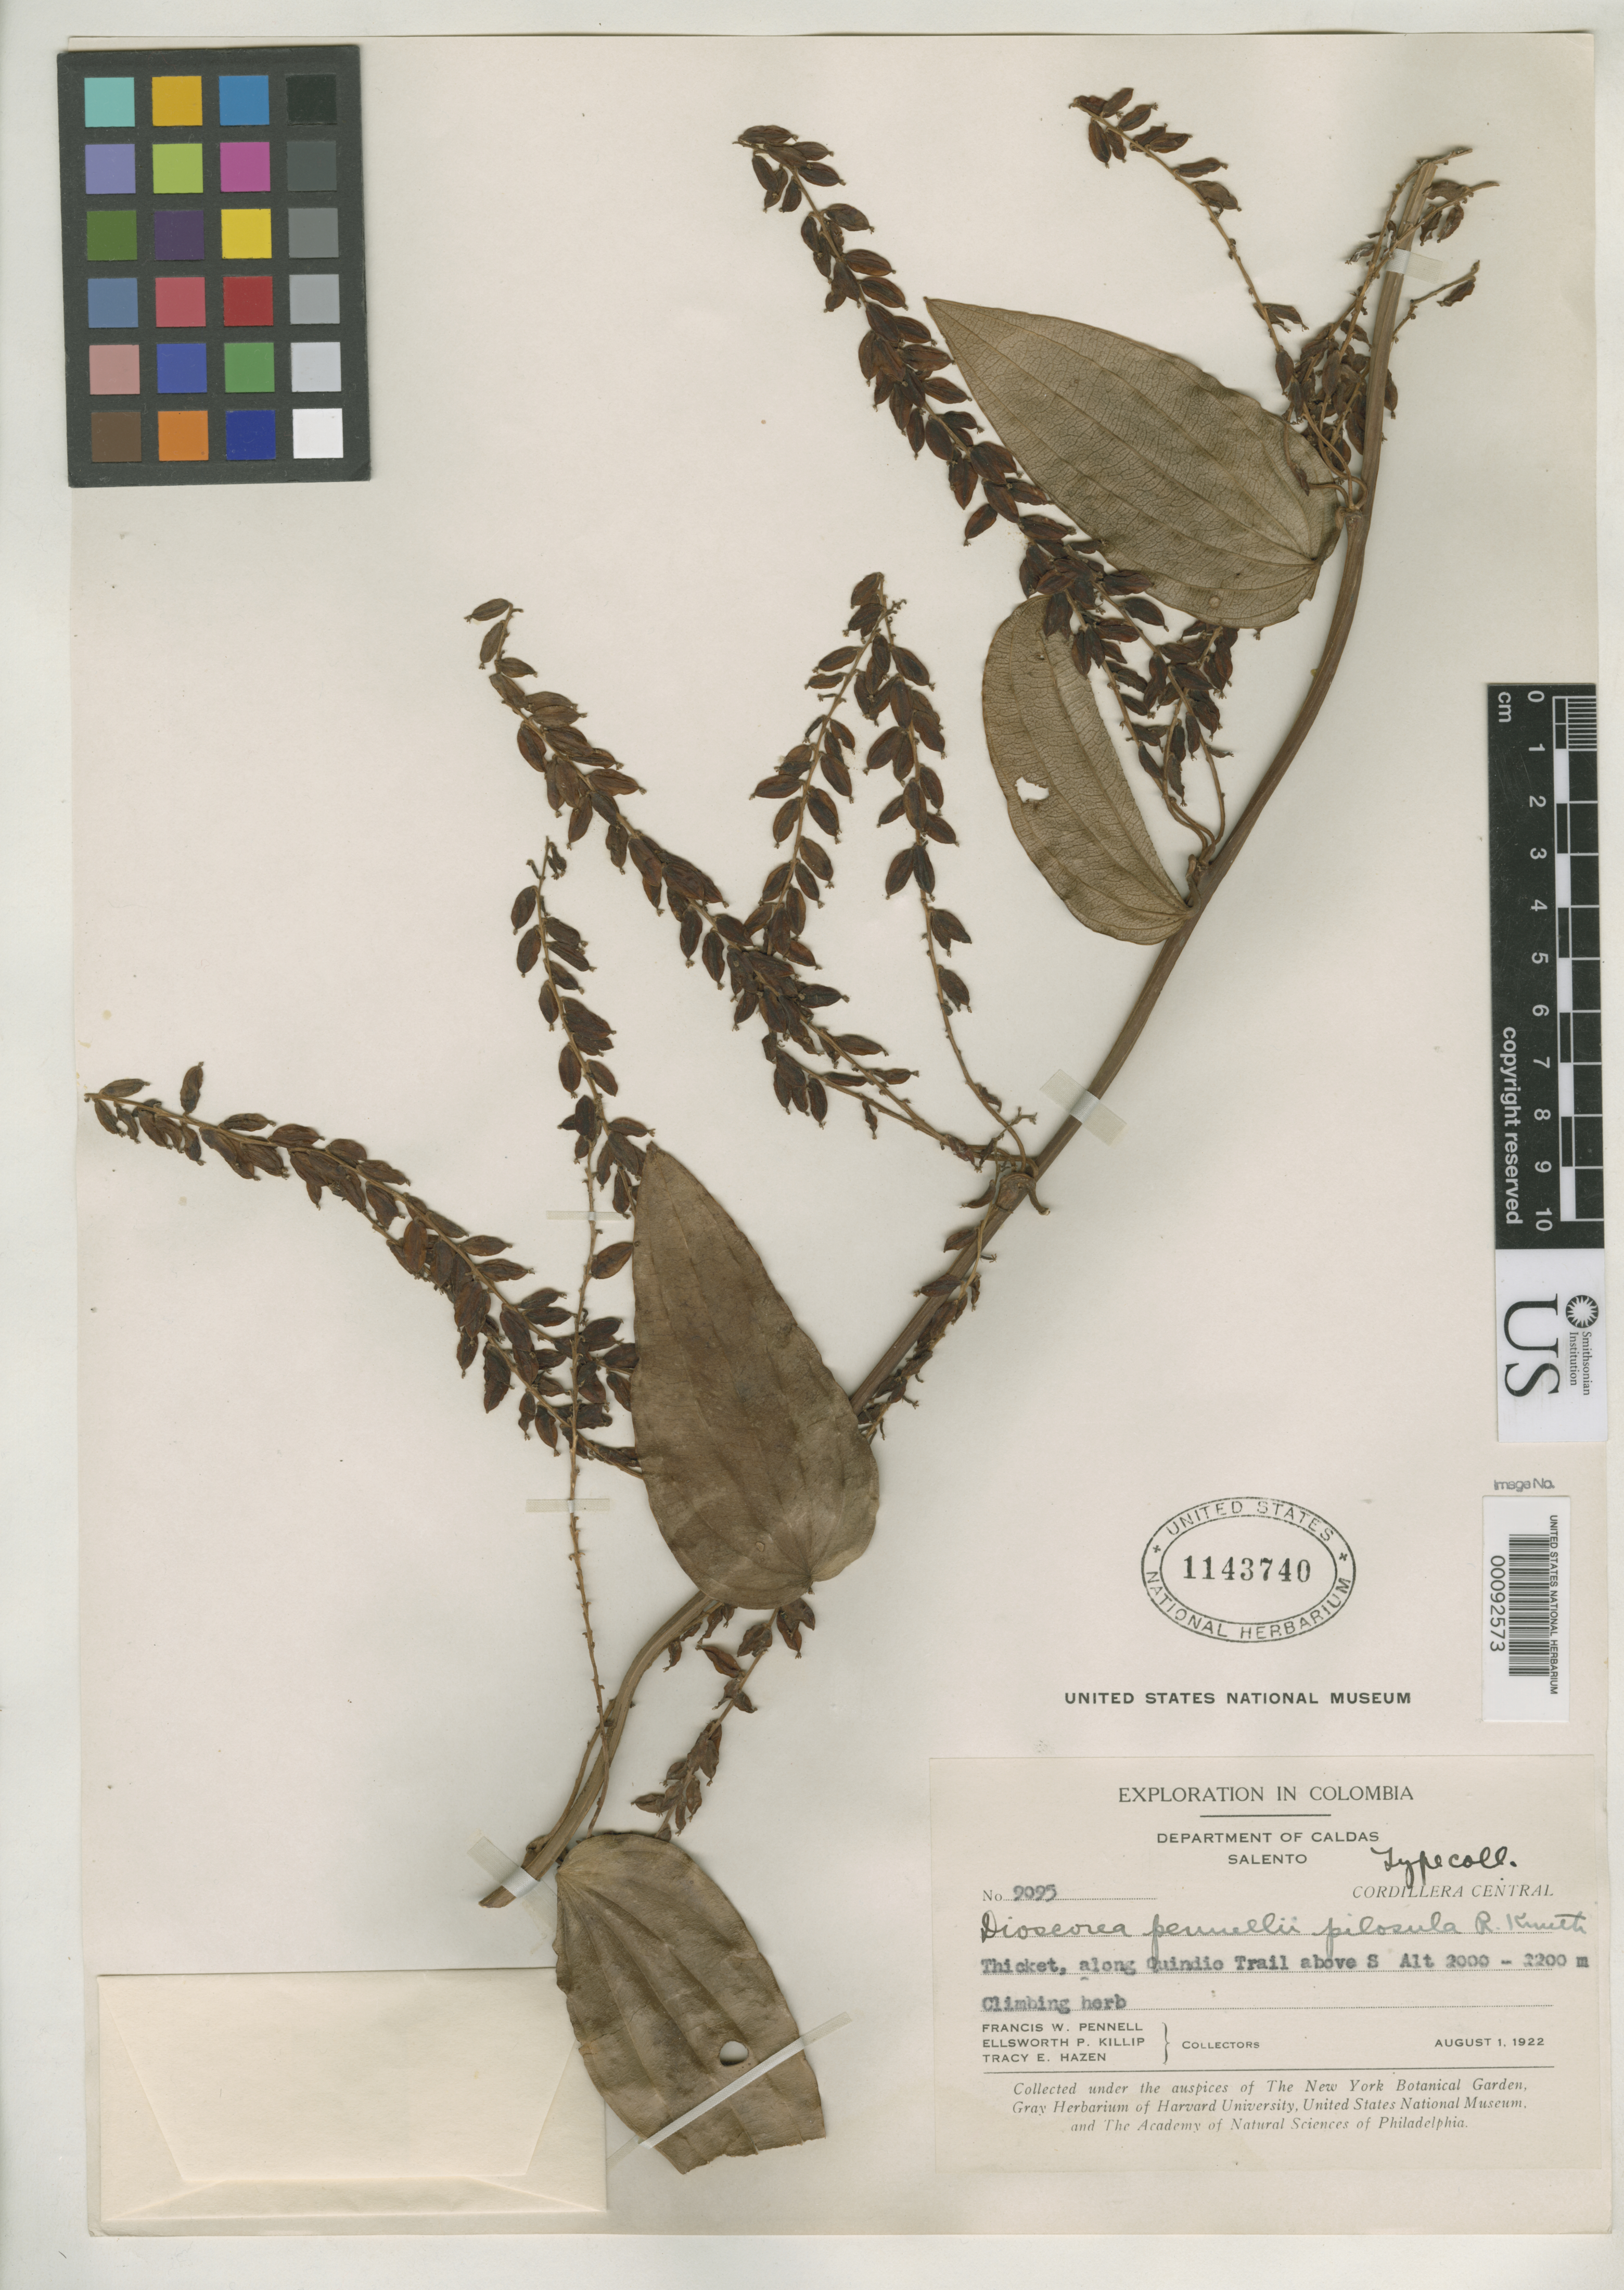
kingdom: Plantae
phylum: Tracheophyta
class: Liliopsida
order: Dioscoreales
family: Dioscoreaceae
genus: Dioscorea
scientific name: Dioscorea pennellii var. pilosula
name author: R. Knuth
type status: Isotype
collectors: F. W. Pennell, E. P. Killip & T. E. Hazen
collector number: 9095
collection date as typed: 01 Aug 1922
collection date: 1922-08-01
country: Colombia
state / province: Caldas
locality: Salento.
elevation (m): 2000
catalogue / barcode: US 1143740